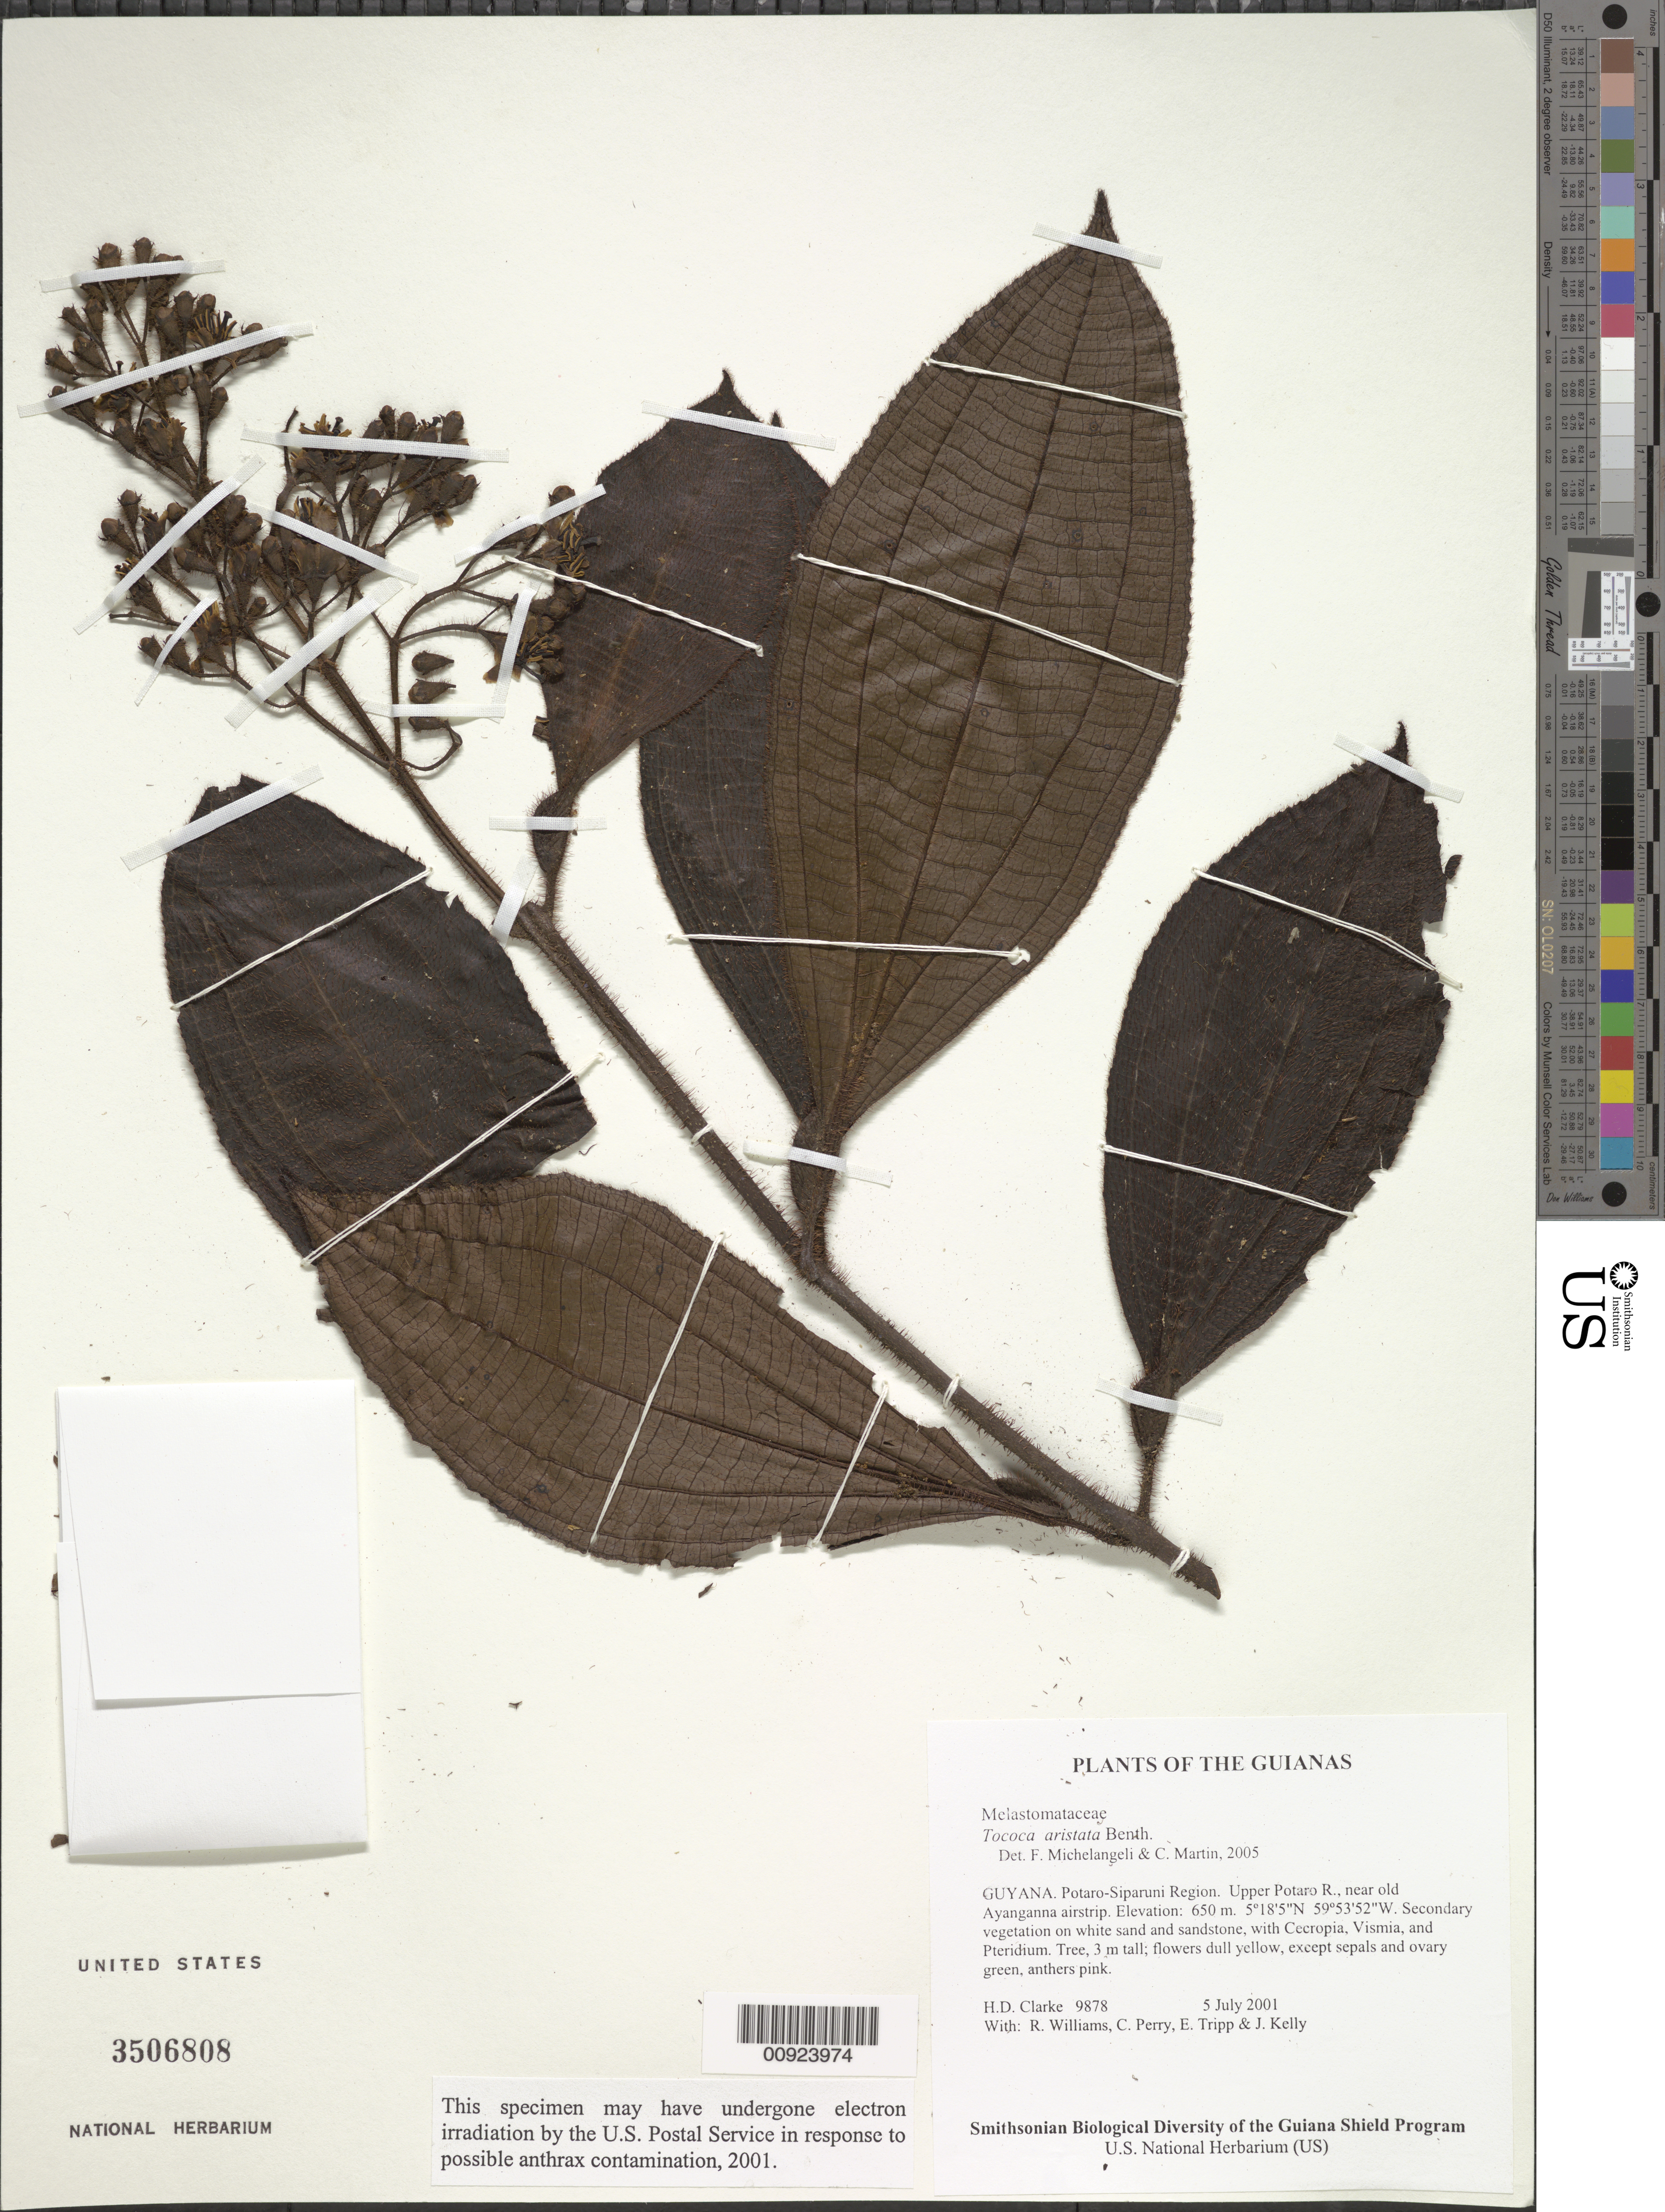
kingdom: Plantae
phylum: Tracheophyta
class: Magnoliopsida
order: Myrtales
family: Melastomataceae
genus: Tococa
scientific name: Tococa aristata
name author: Benth.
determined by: Michelangeli, F. A.; Martin, C.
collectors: H. D. Clarke, R. Williams, C. Perry, E. Tripp & J. Kelly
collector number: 9878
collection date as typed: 5 July 2001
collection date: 2001-07-05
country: Guyana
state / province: Potaro-Siparuni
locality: Upper Potaro R., near old Ayanganna airstrip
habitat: Secondary vegetation on white sand and sandstone, with Cecropia, Vismia, and Pteridium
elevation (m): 650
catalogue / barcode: US 3506808